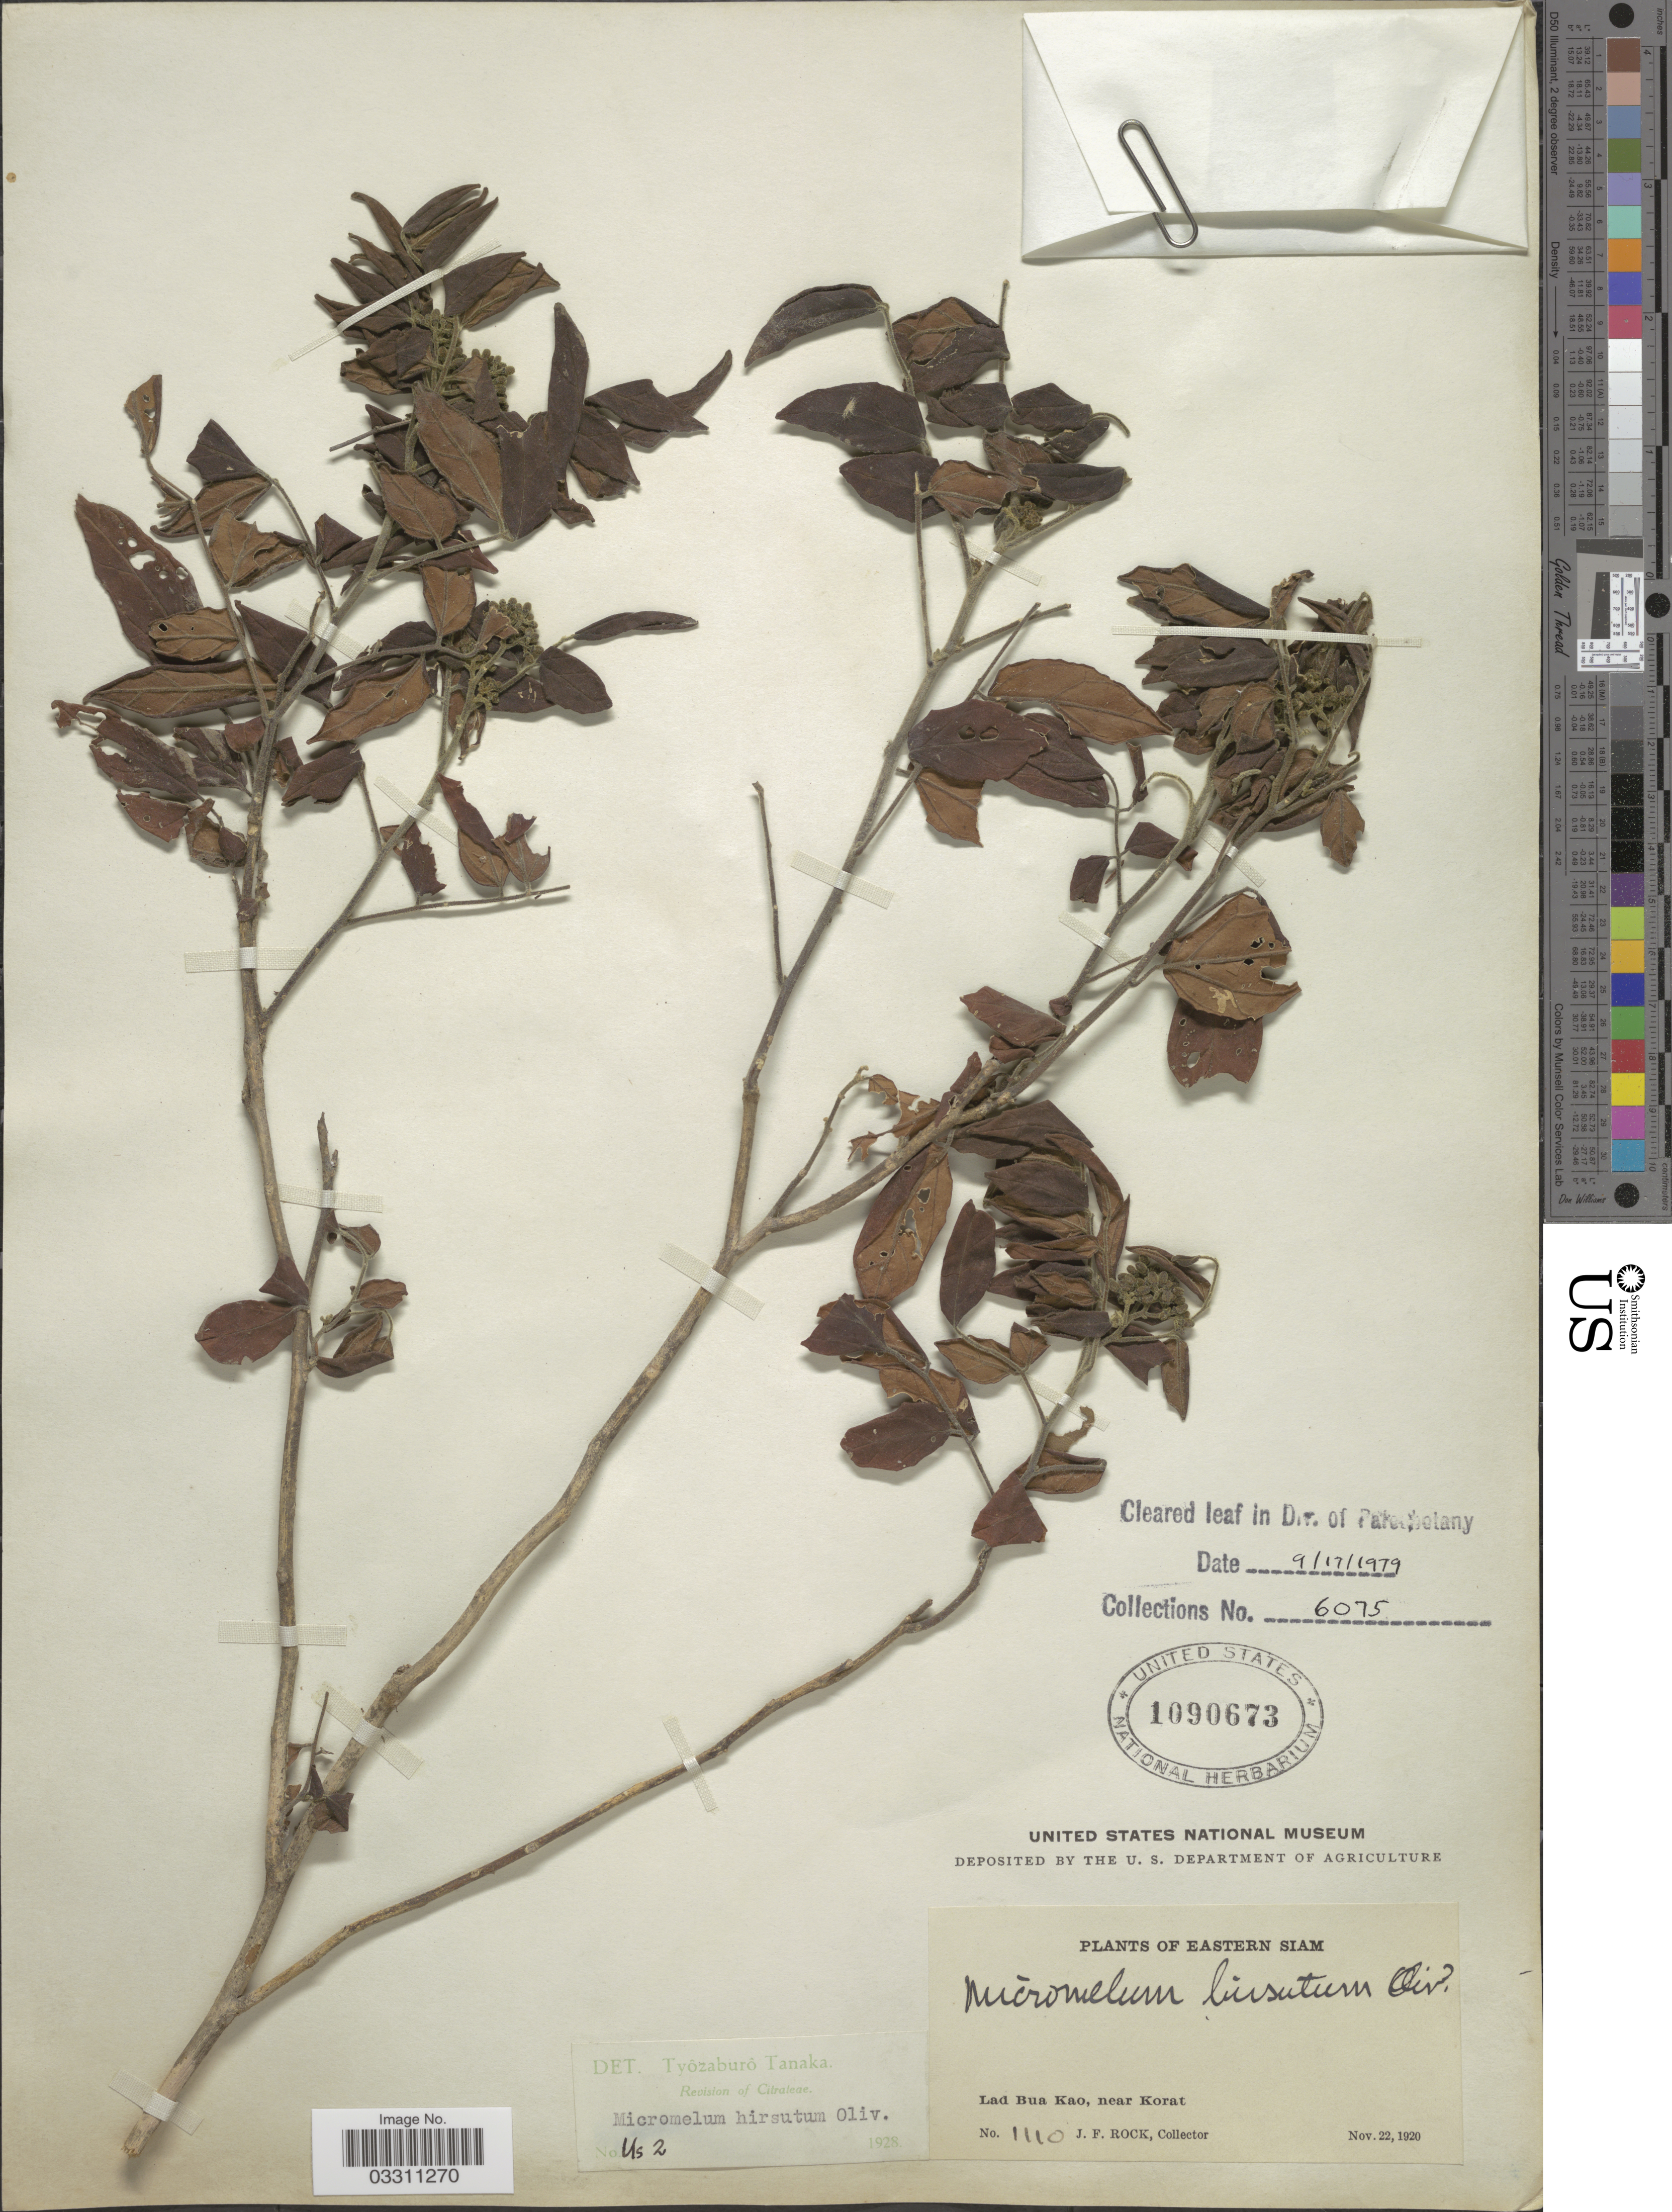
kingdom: Plantae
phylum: Tracheophyta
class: Magnoliopsida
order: Sapindales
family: Rutaceae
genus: Micromelum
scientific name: Micromelum hirsutum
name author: Oliv.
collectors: J. Rock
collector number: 1110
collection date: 1920-11-22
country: Thailand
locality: Eastern Siam. Lad Bua Kao, near Korat.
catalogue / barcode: US 1090673